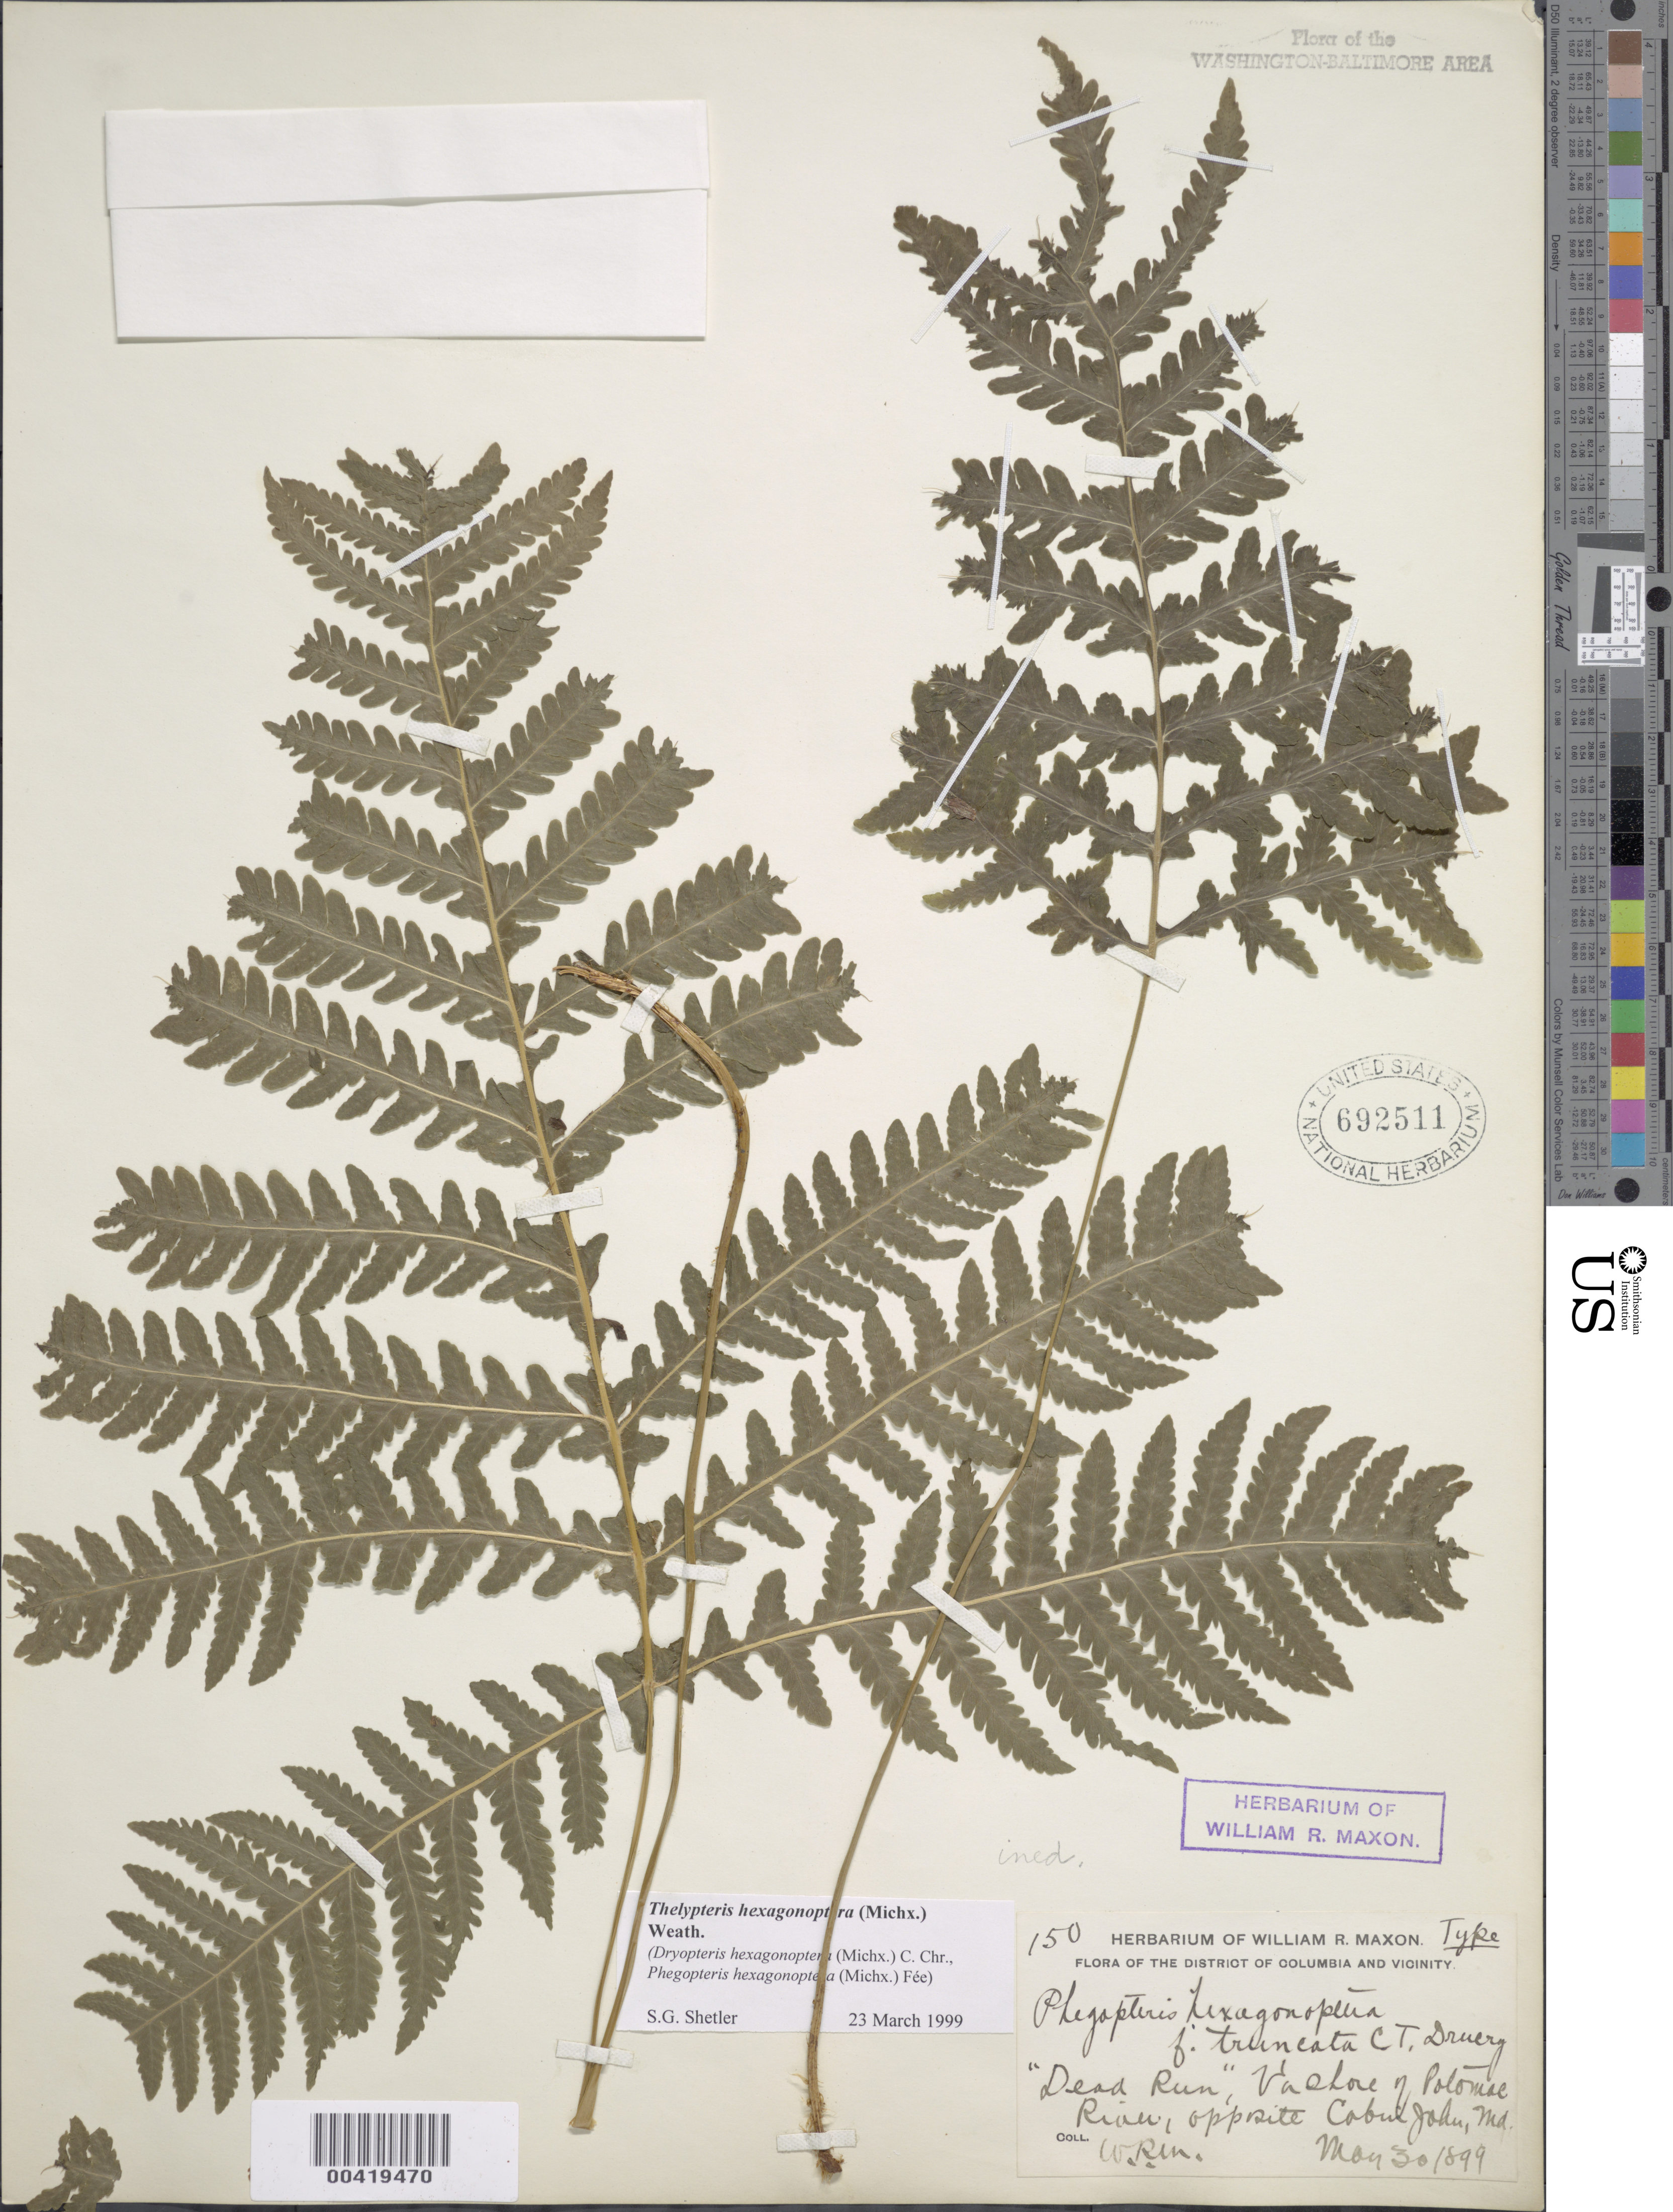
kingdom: Plantae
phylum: Tracheophyta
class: Polypodiopsida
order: Polypodiales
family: Thelypteridaceae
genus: Phegopteris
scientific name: Phegopteris hexagonoptera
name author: (Michx.) Fée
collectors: W. R. Maxon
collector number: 150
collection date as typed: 30 May 1899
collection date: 1899-05-30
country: United States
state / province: Virginia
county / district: Fairfax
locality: Dead Run, Potomac Bluffs, Langley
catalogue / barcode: US 692511